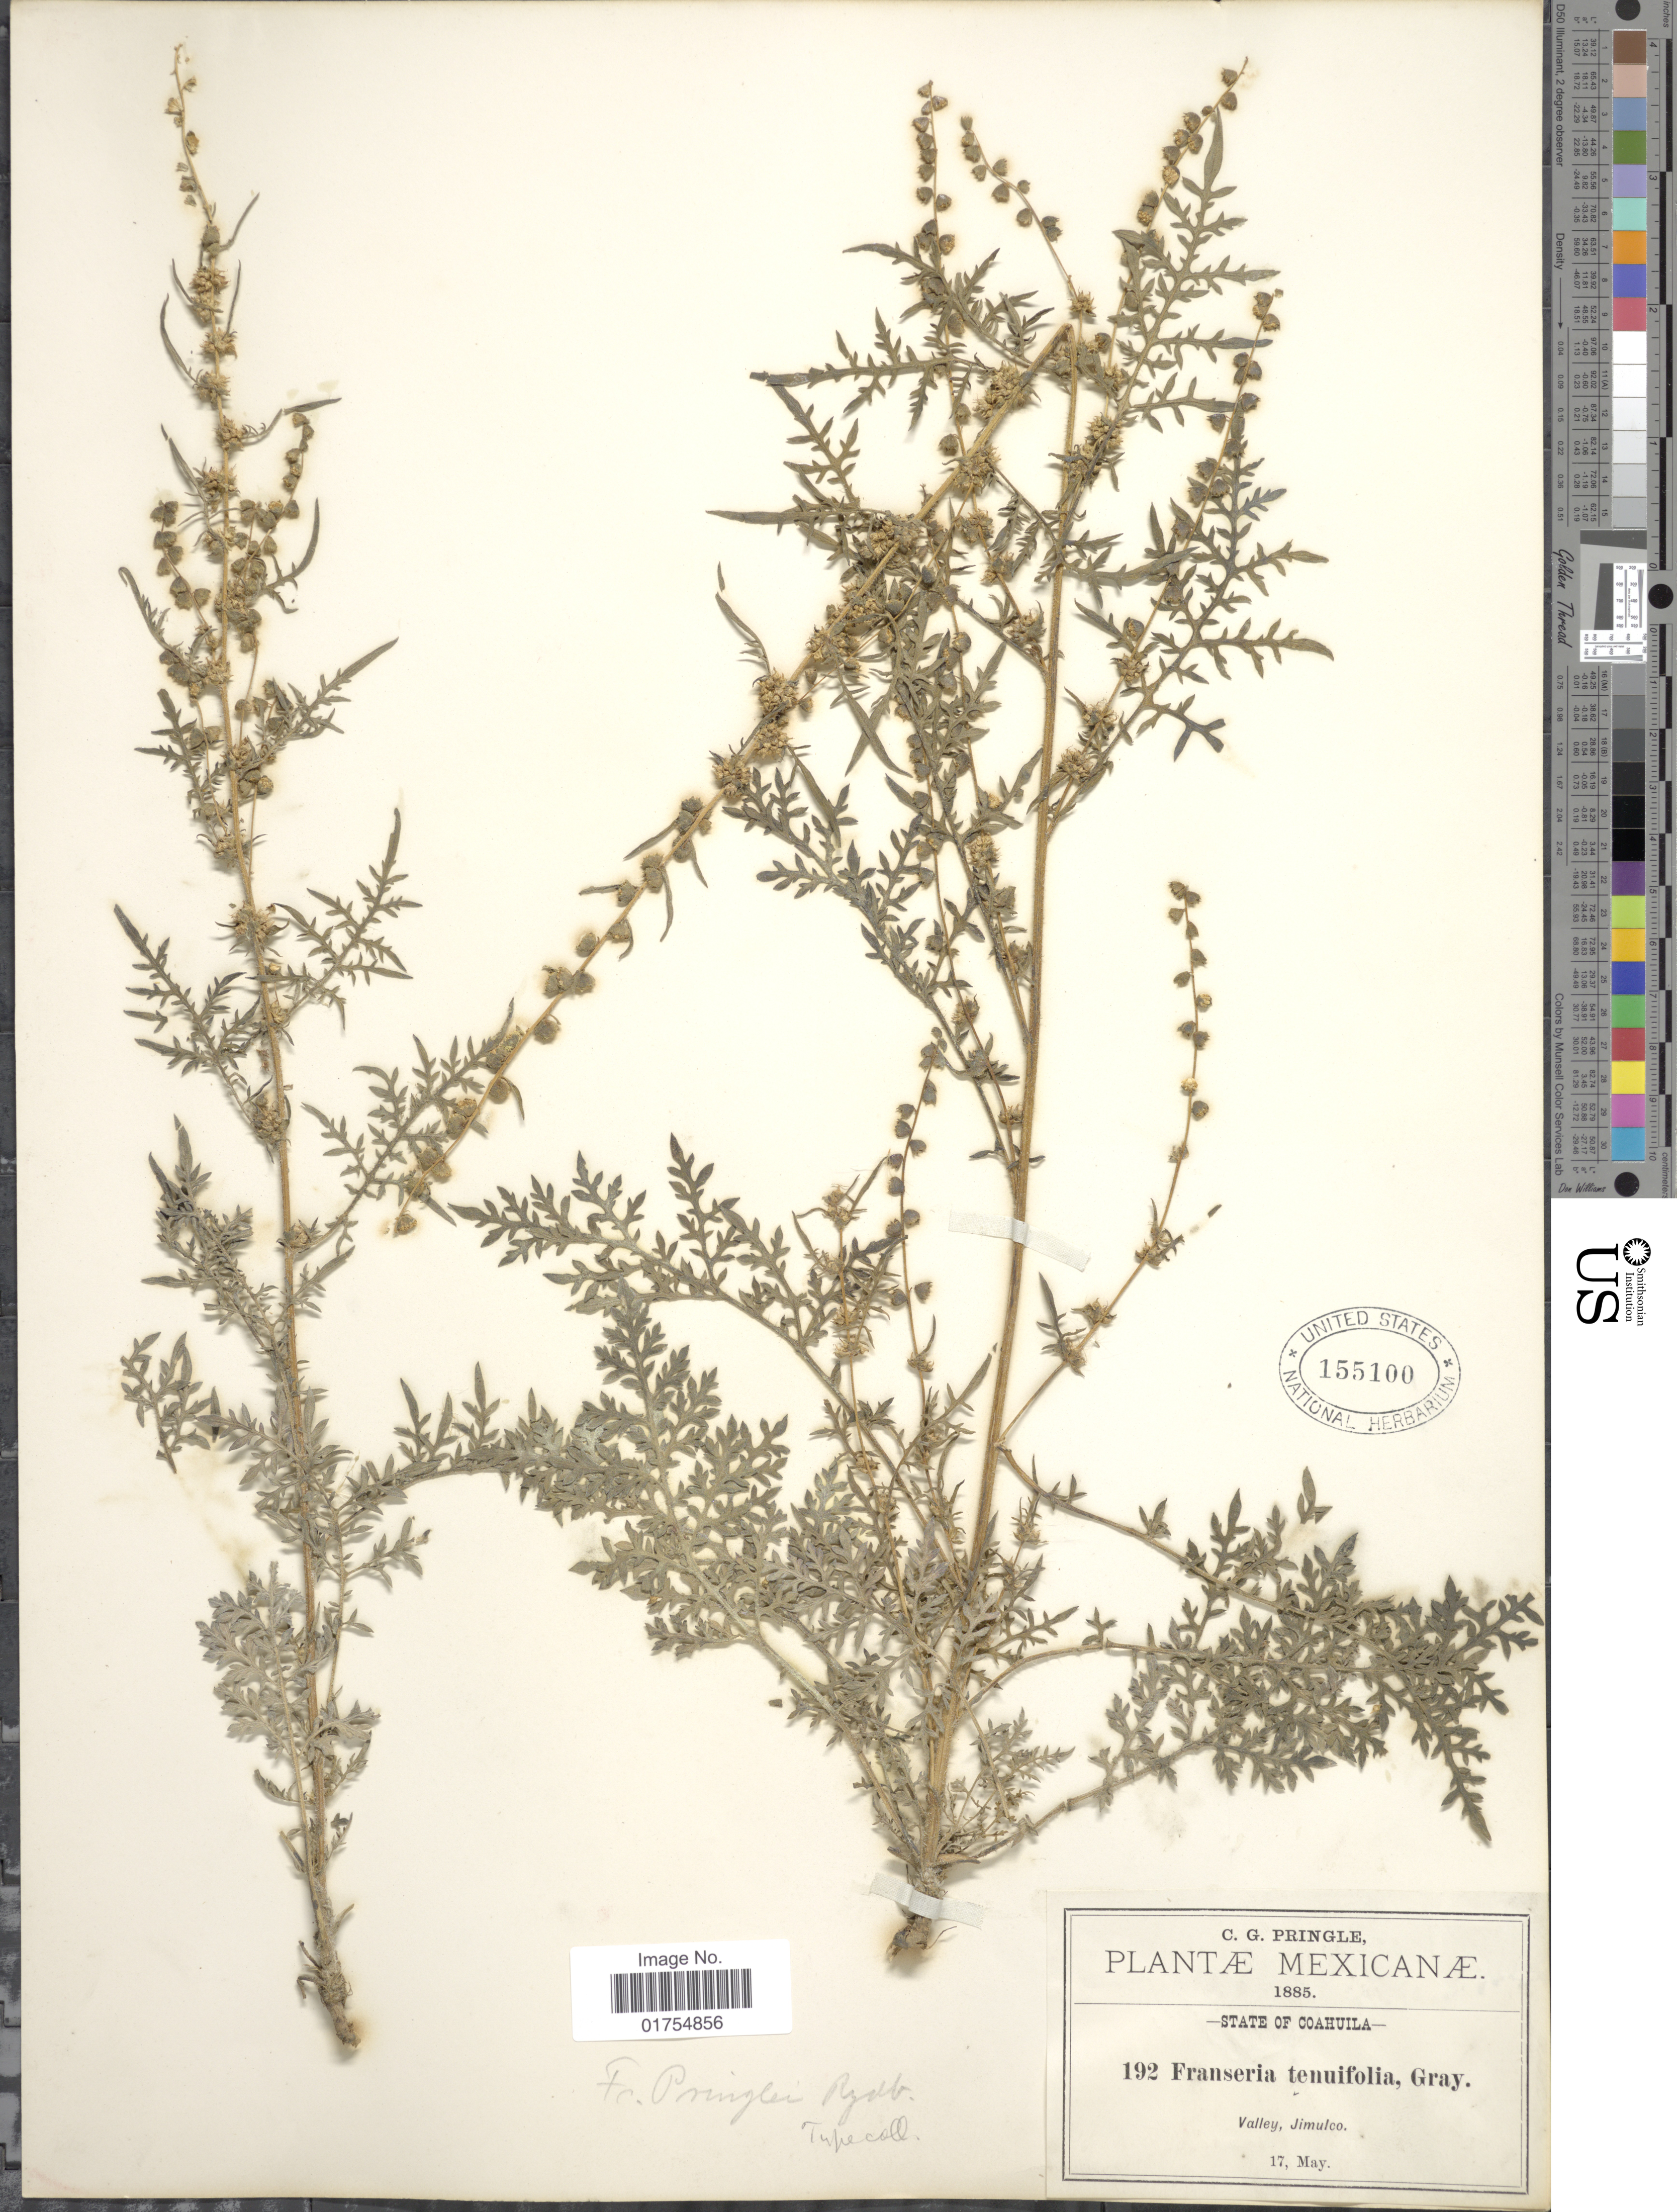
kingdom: Plantae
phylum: Tracheophyta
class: Magnoliopsida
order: Asterales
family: Asteraceae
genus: Franseria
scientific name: Franseria confertiflora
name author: (DC.) Rydb.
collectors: C. G. Pringle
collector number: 192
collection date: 1885-05-17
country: Mexico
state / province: Coahuila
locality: Valley, Jimulco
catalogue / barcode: US 155100